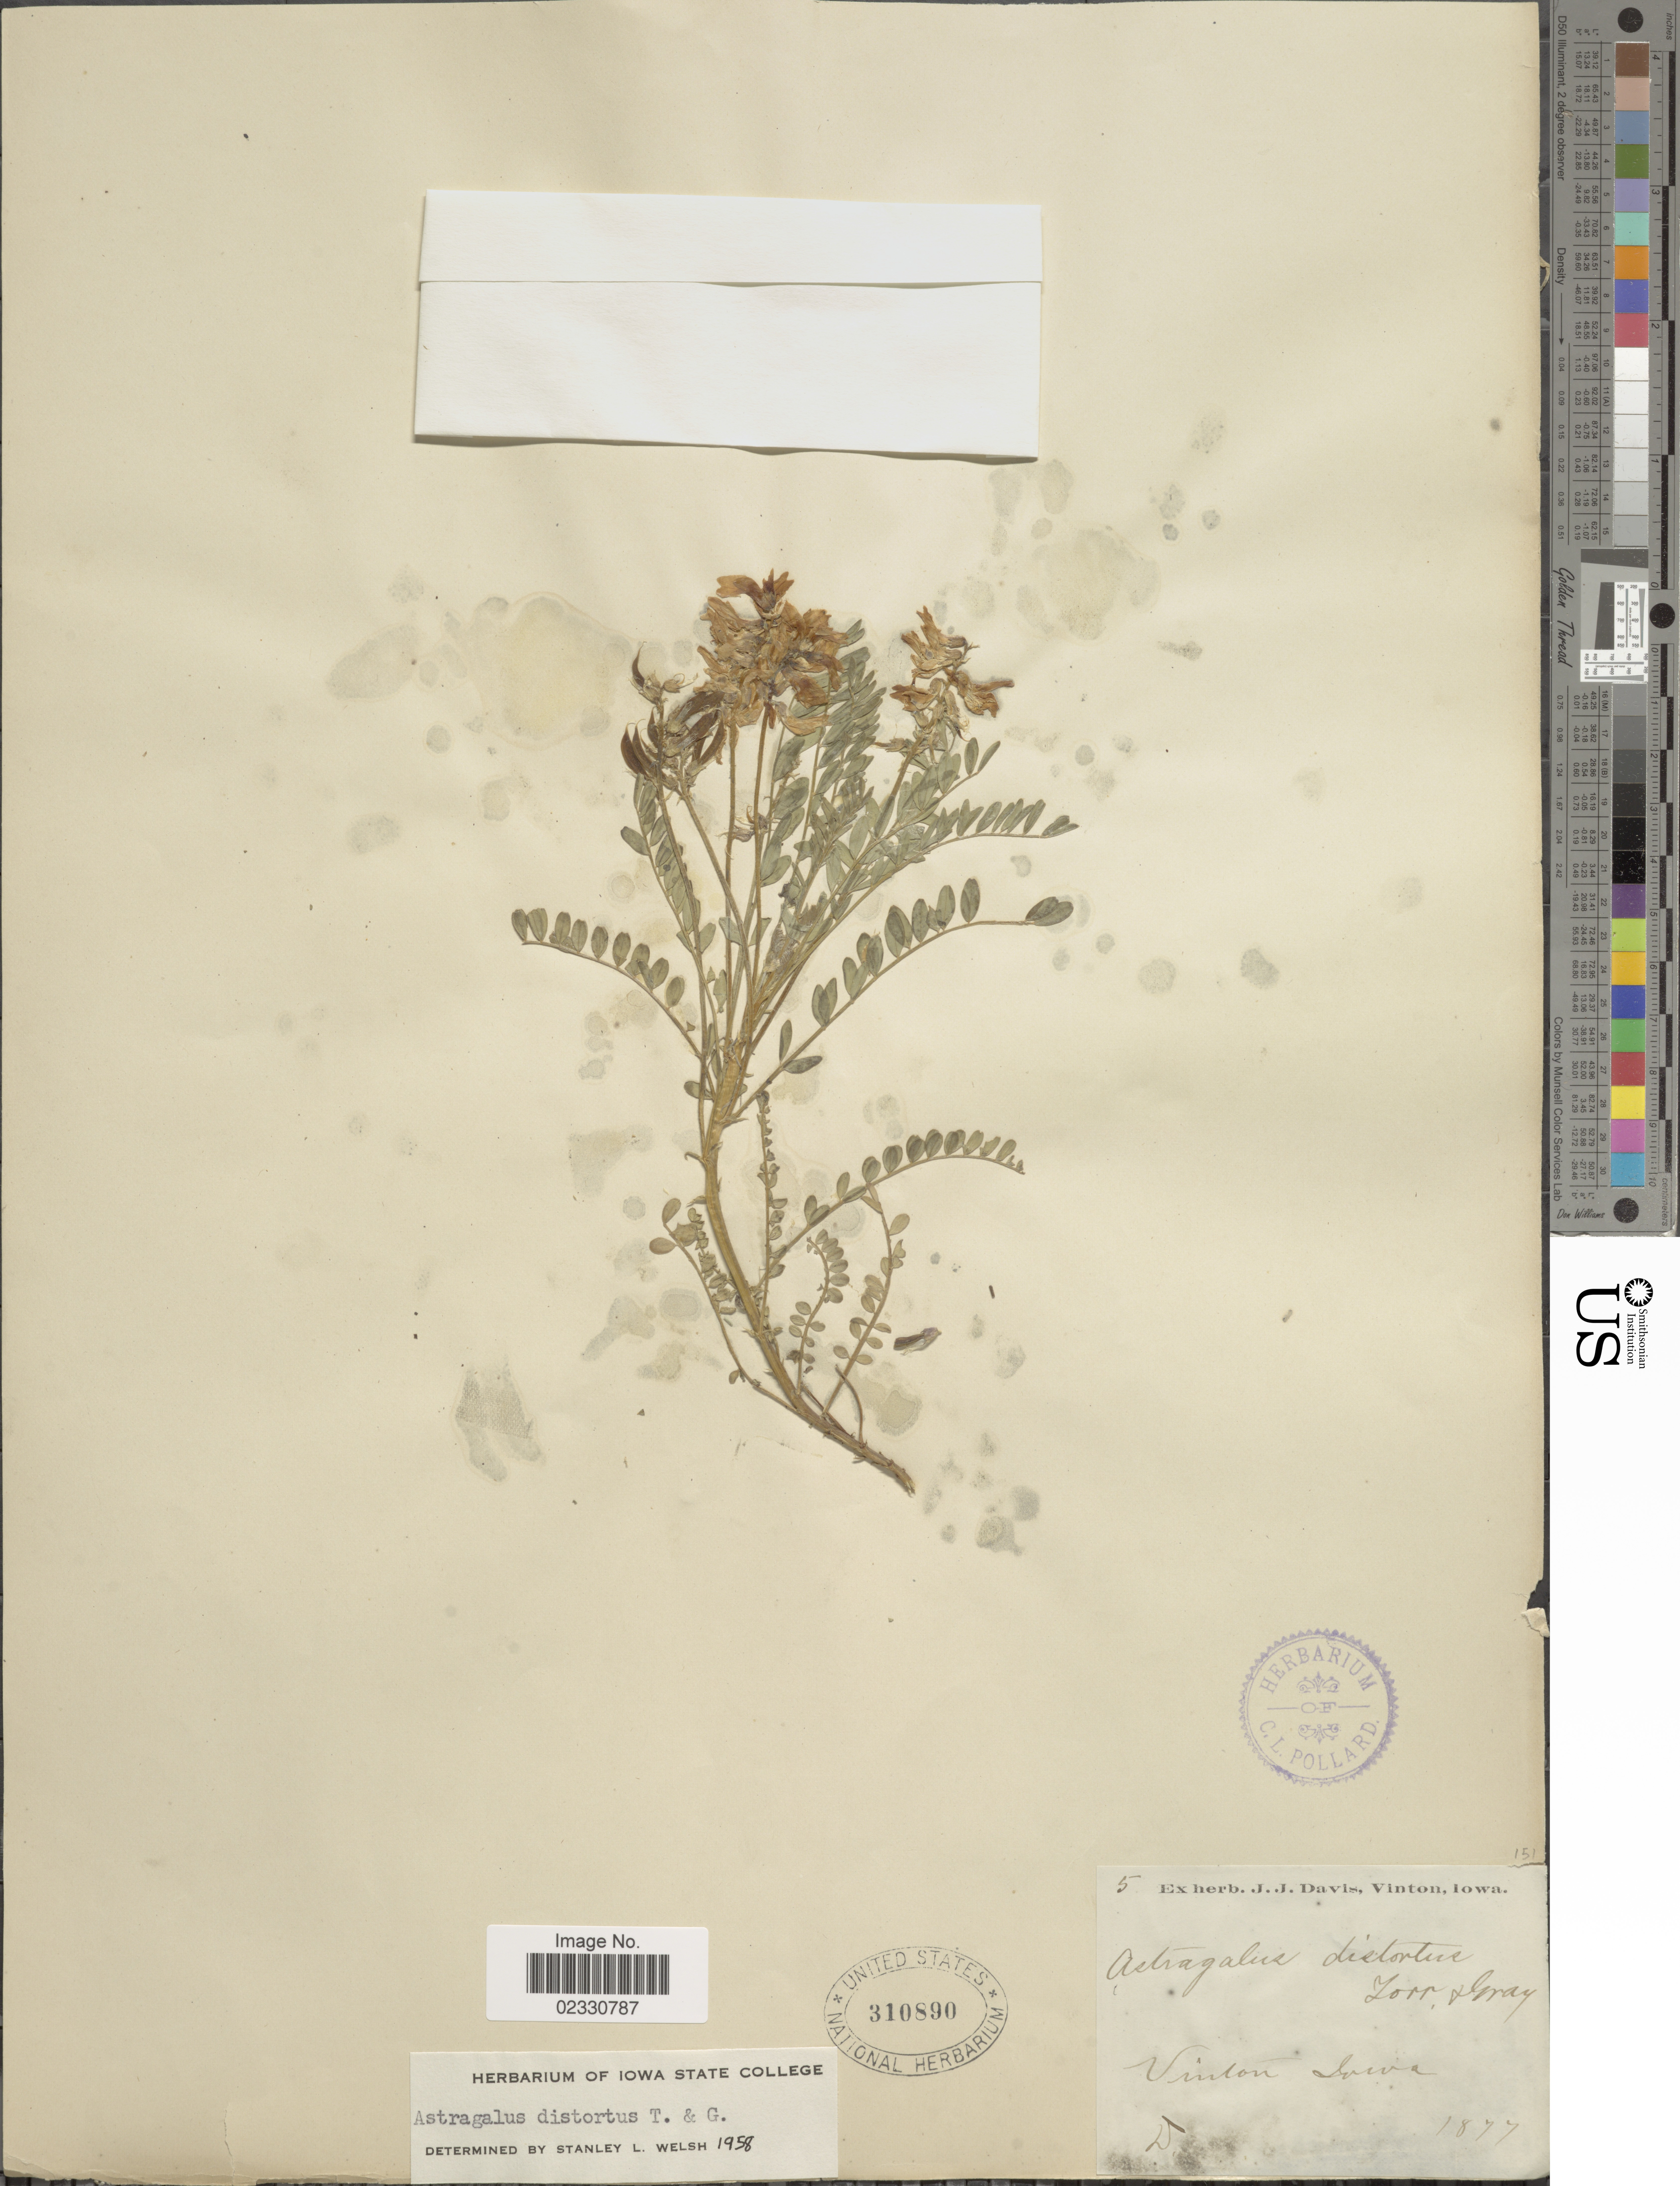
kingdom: Plantae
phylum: Tracheophyta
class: Magnoliopsida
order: Fabales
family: Fabaceae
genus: Astragalus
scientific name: Astragalus distortus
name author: Torr. & A. Gray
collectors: J. Davis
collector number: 5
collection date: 1877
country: United States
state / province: Iowa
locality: Vinton.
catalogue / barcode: US 310890